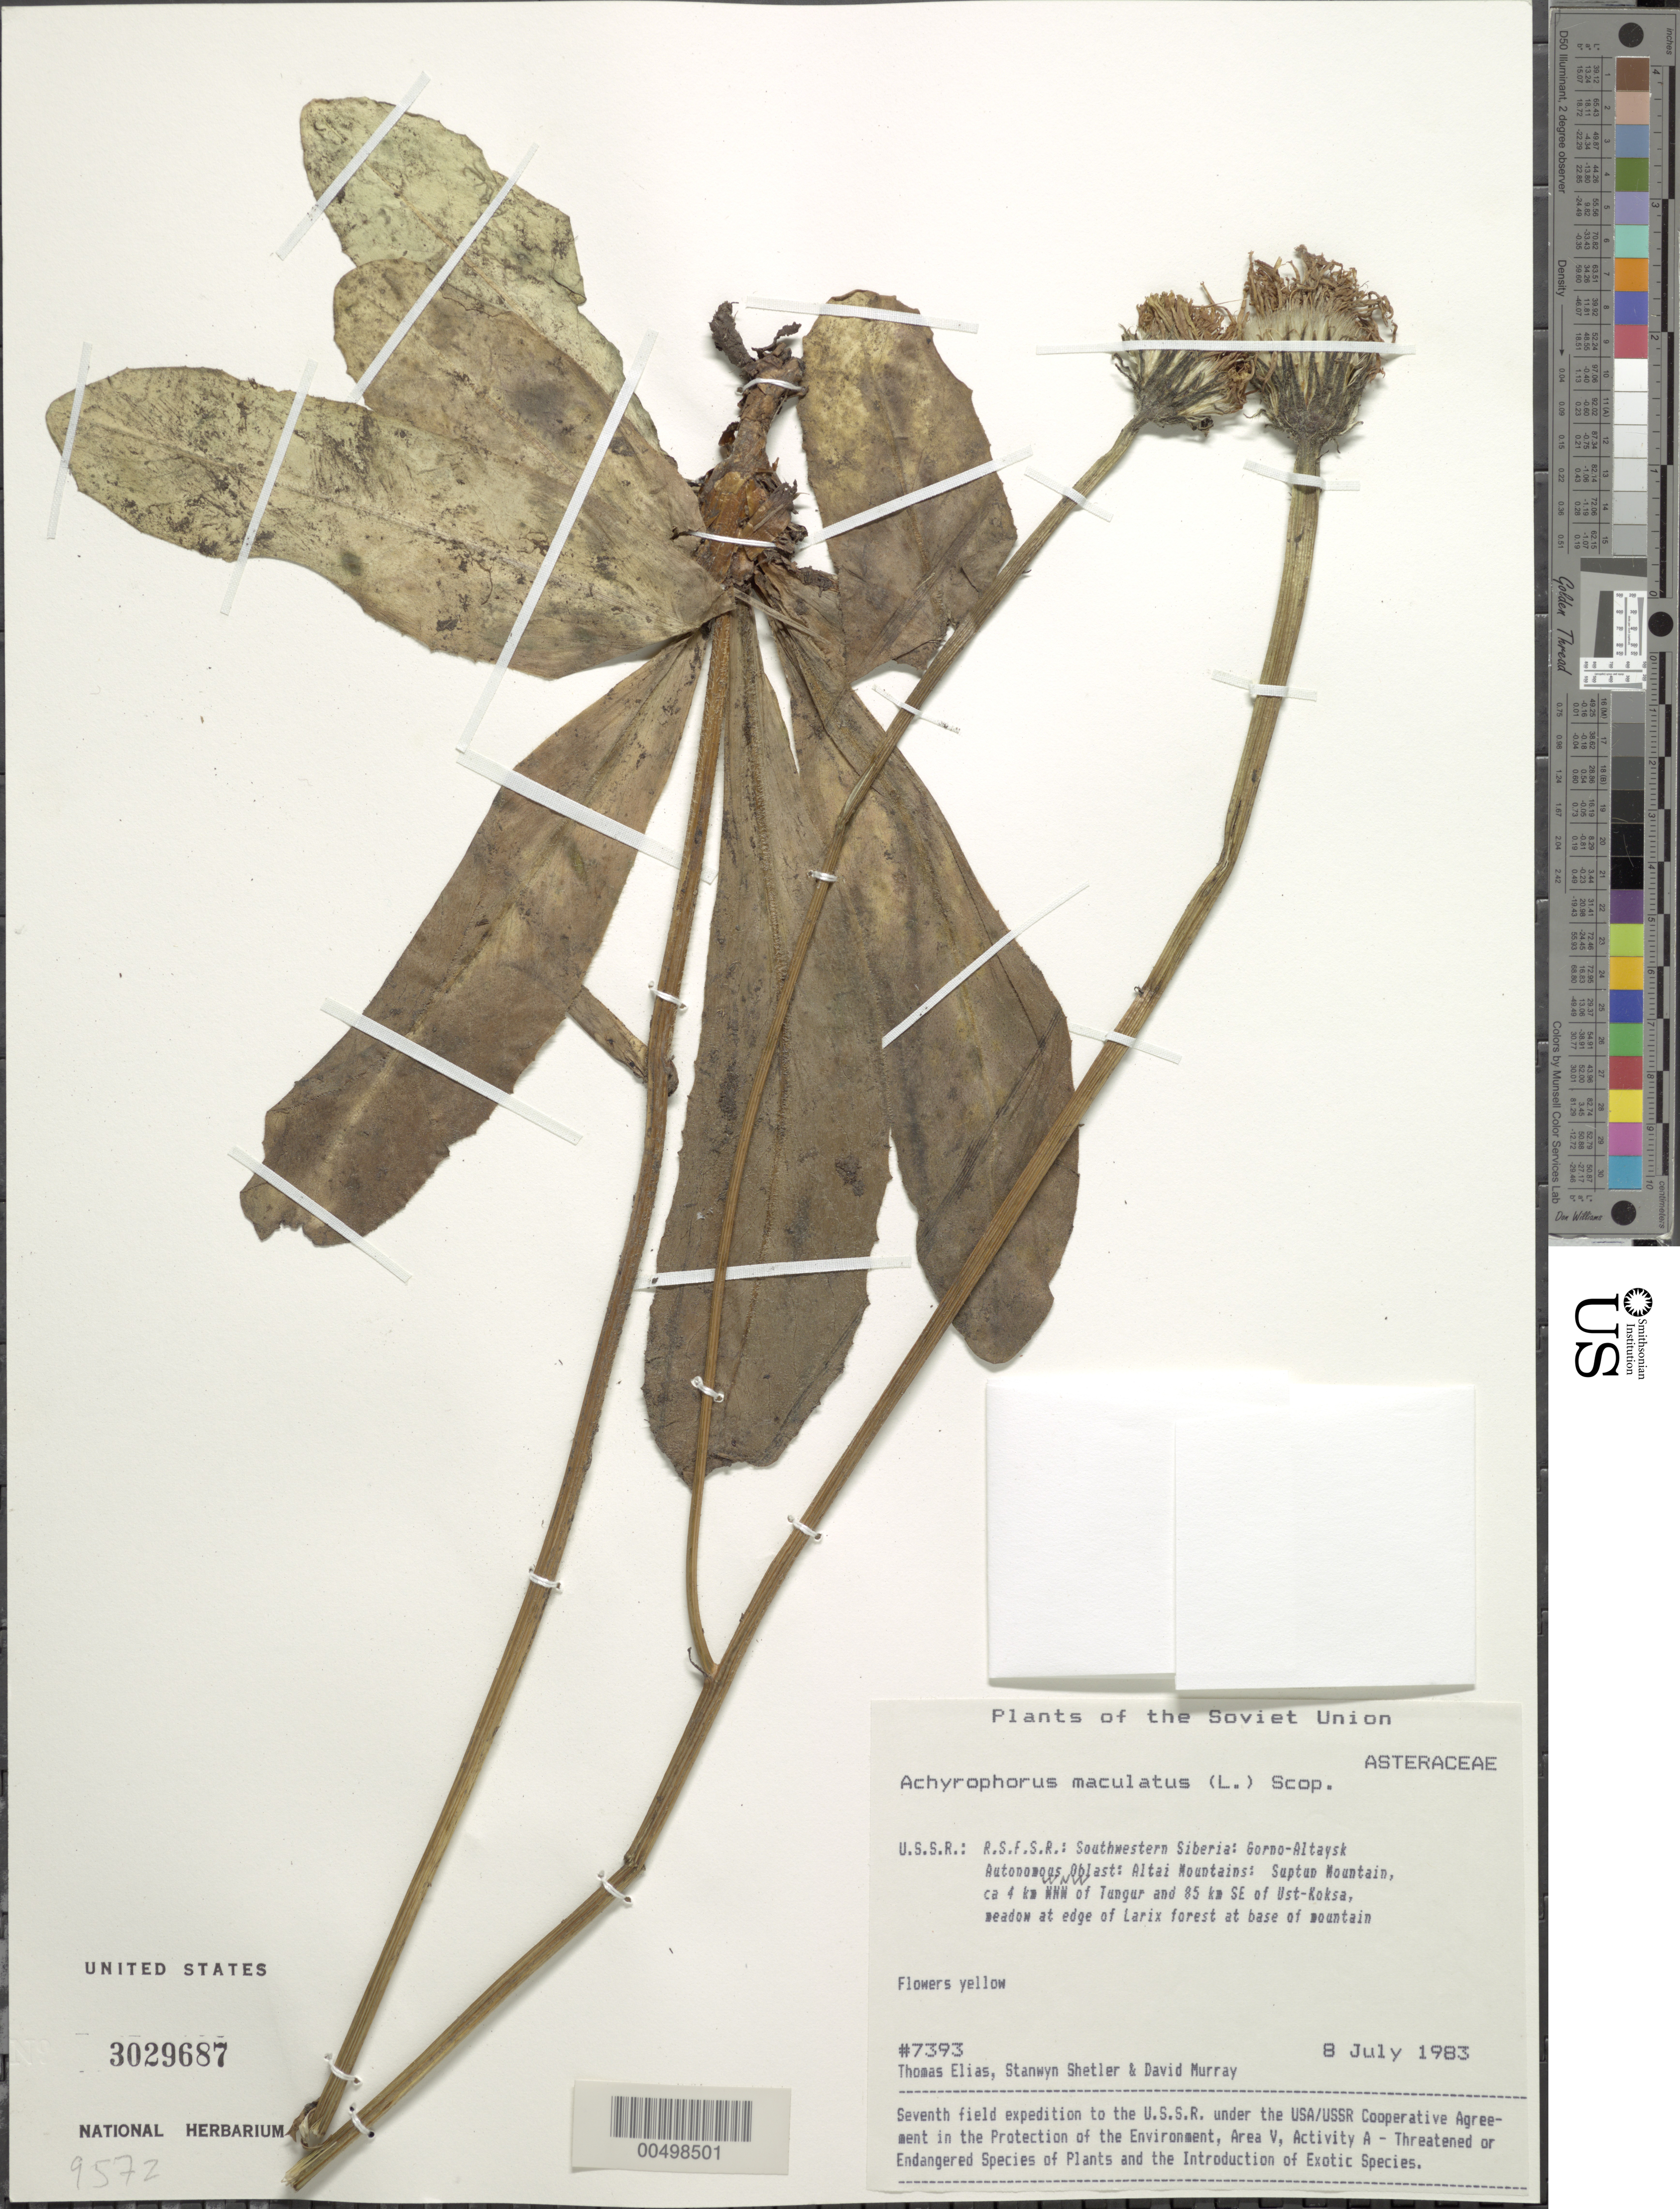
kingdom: Plantae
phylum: Tracheophyta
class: Magnoliopsida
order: Asterales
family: Asteraceae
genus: Hypochaeris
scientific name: Hypochaeris maculata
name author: L.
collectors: T. Elias, S. Shetler & D. F. Murray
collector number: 7393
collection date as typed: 08 Jul 1983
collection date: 1983-07-08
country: Russian Federation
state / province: Altai Republic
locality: Altai Mountains, Suptun Mountain, ca. 4 km WNW of Tungur and 85 km SE of Ust-Koksa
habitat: meadow at edge of Larix forest at base of mountain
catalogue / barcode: US 3029687